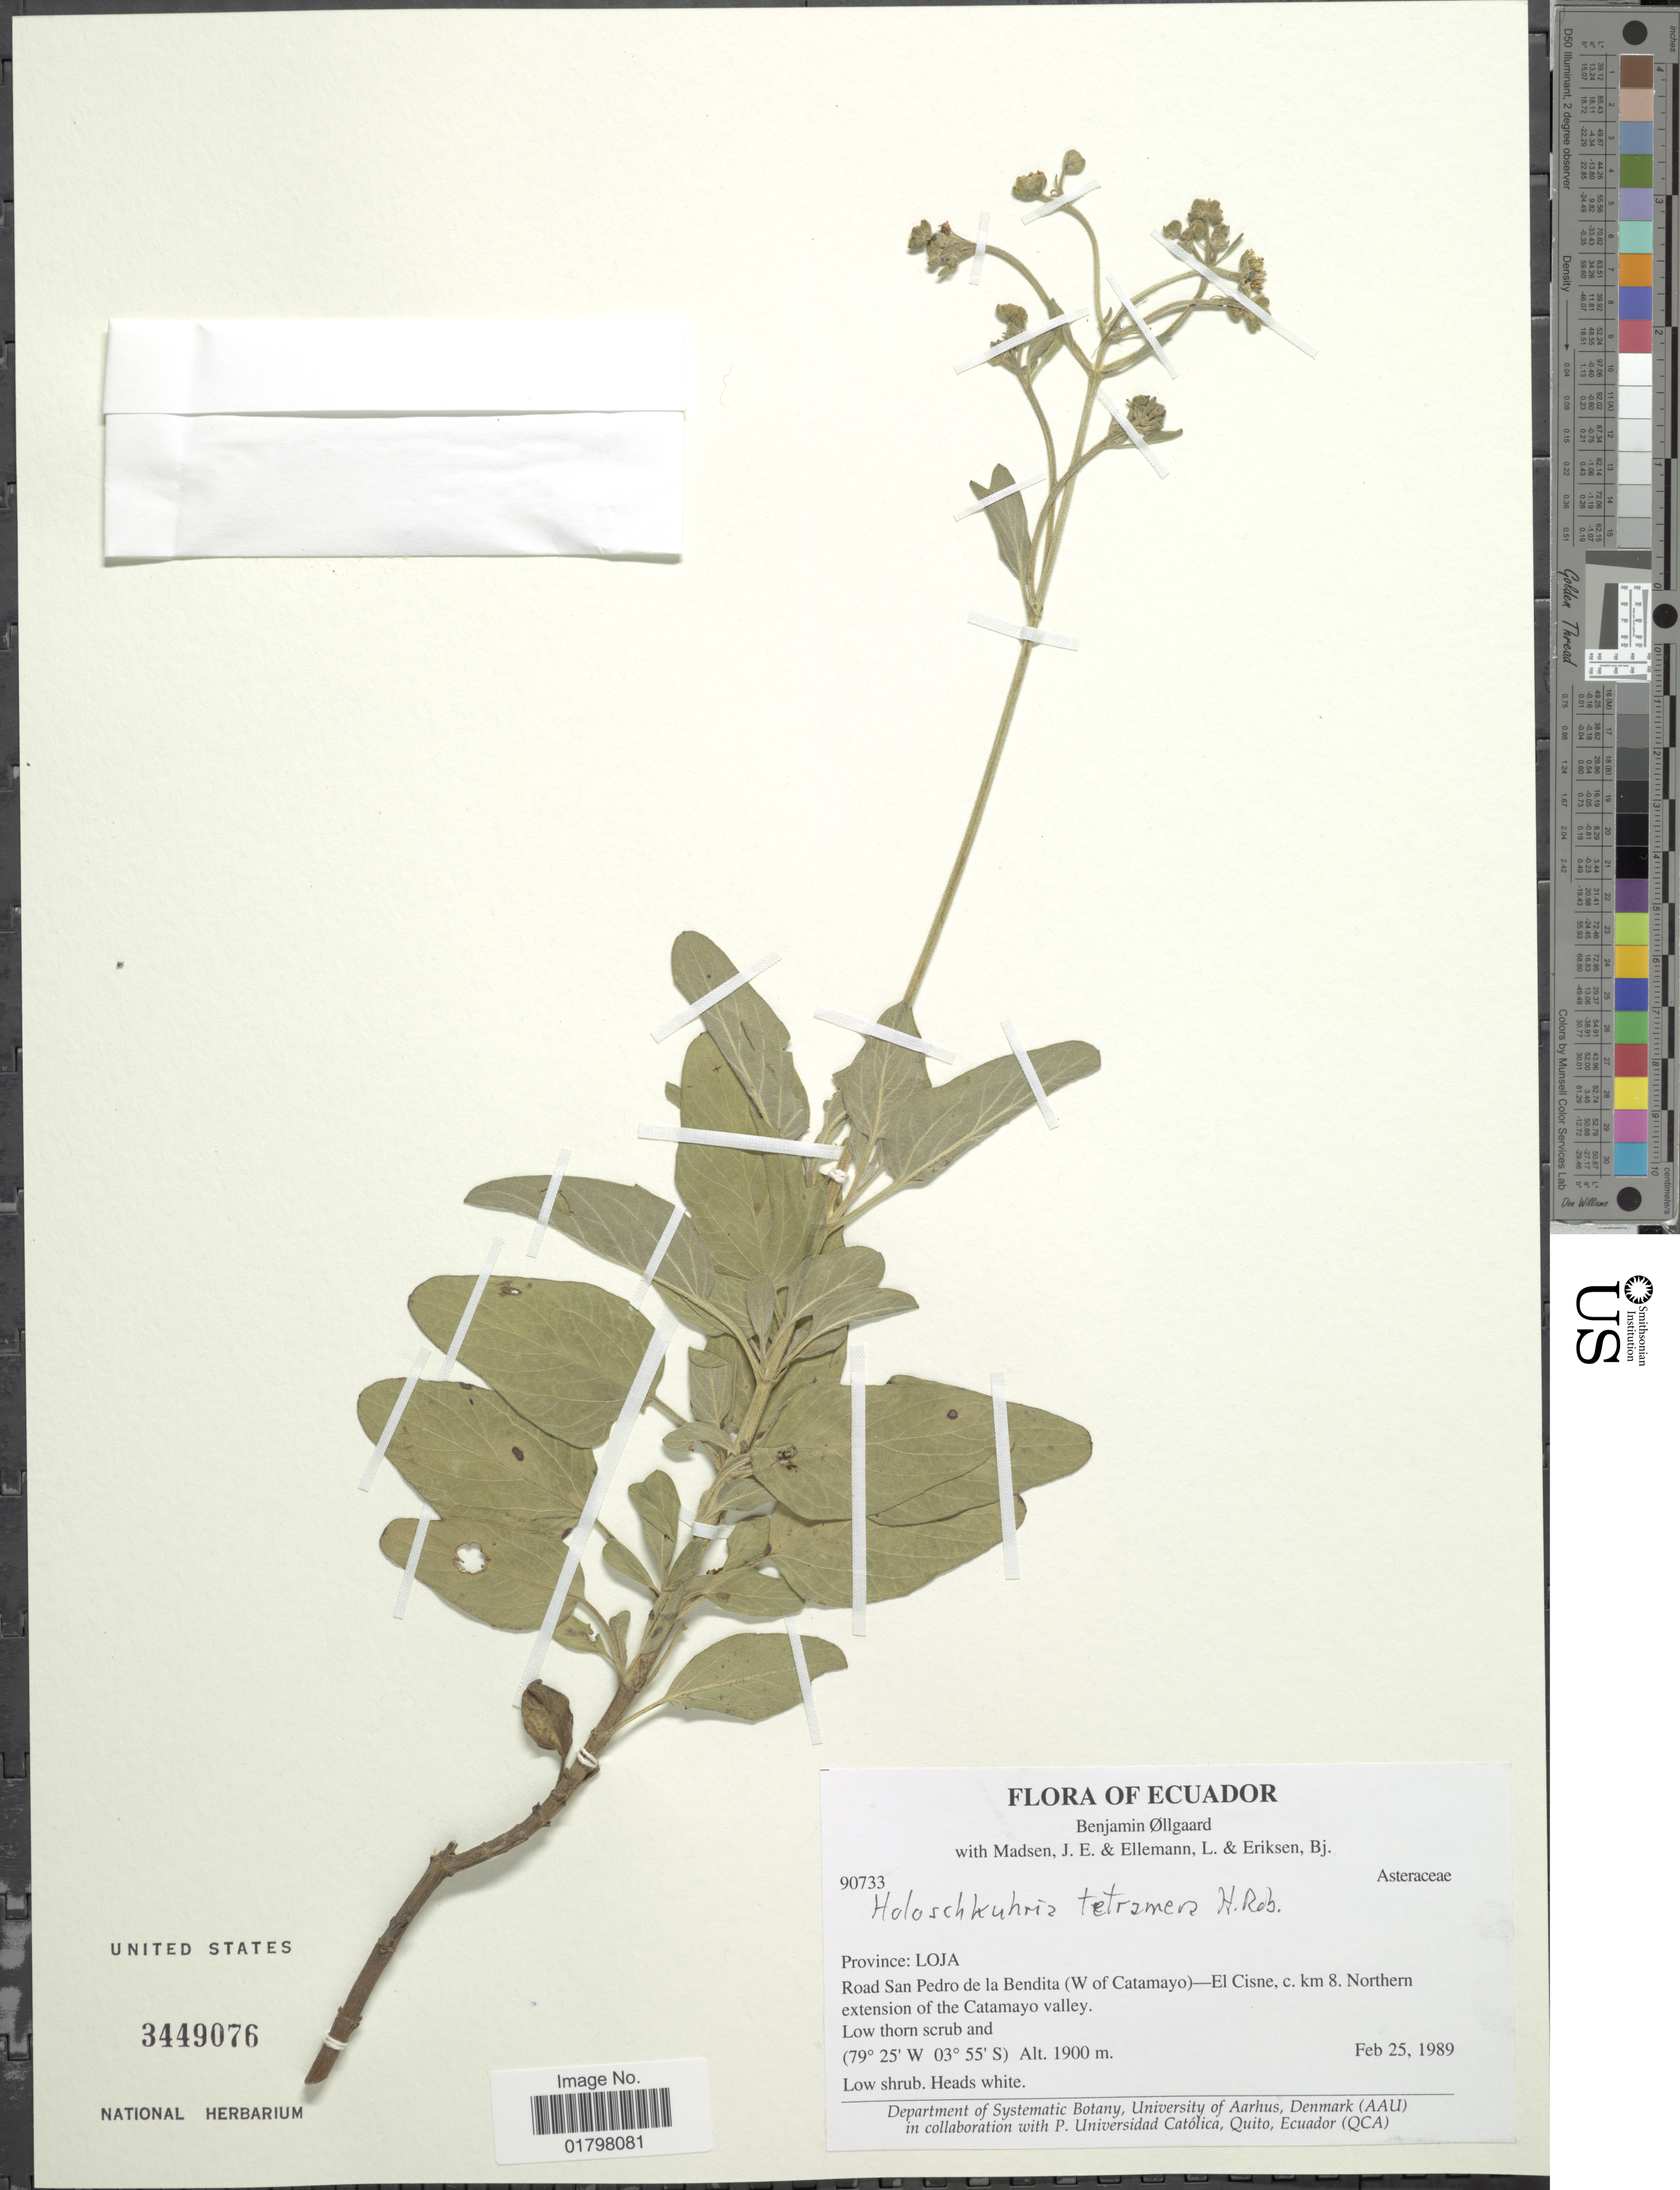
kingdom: Plantae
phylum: Tracheophyta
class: Magnoliopsida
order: Asterales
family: Asteraceae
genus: Holoschkuhria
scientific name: Holoschkuhria tetramera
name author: H. Rob.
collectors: B. Øllgaard, J. E. Madsen, L. Ellemann & B. Eriksen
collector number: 90733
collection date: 1989-02-25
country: Ecuador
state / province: Loja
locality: Province: Loja. Road San Pedro de la Bendita (W of Catamayo) - El Cisne, c. km 8. Northern extension of the Catamayo valley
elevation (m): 1900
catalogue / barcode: US 3449076